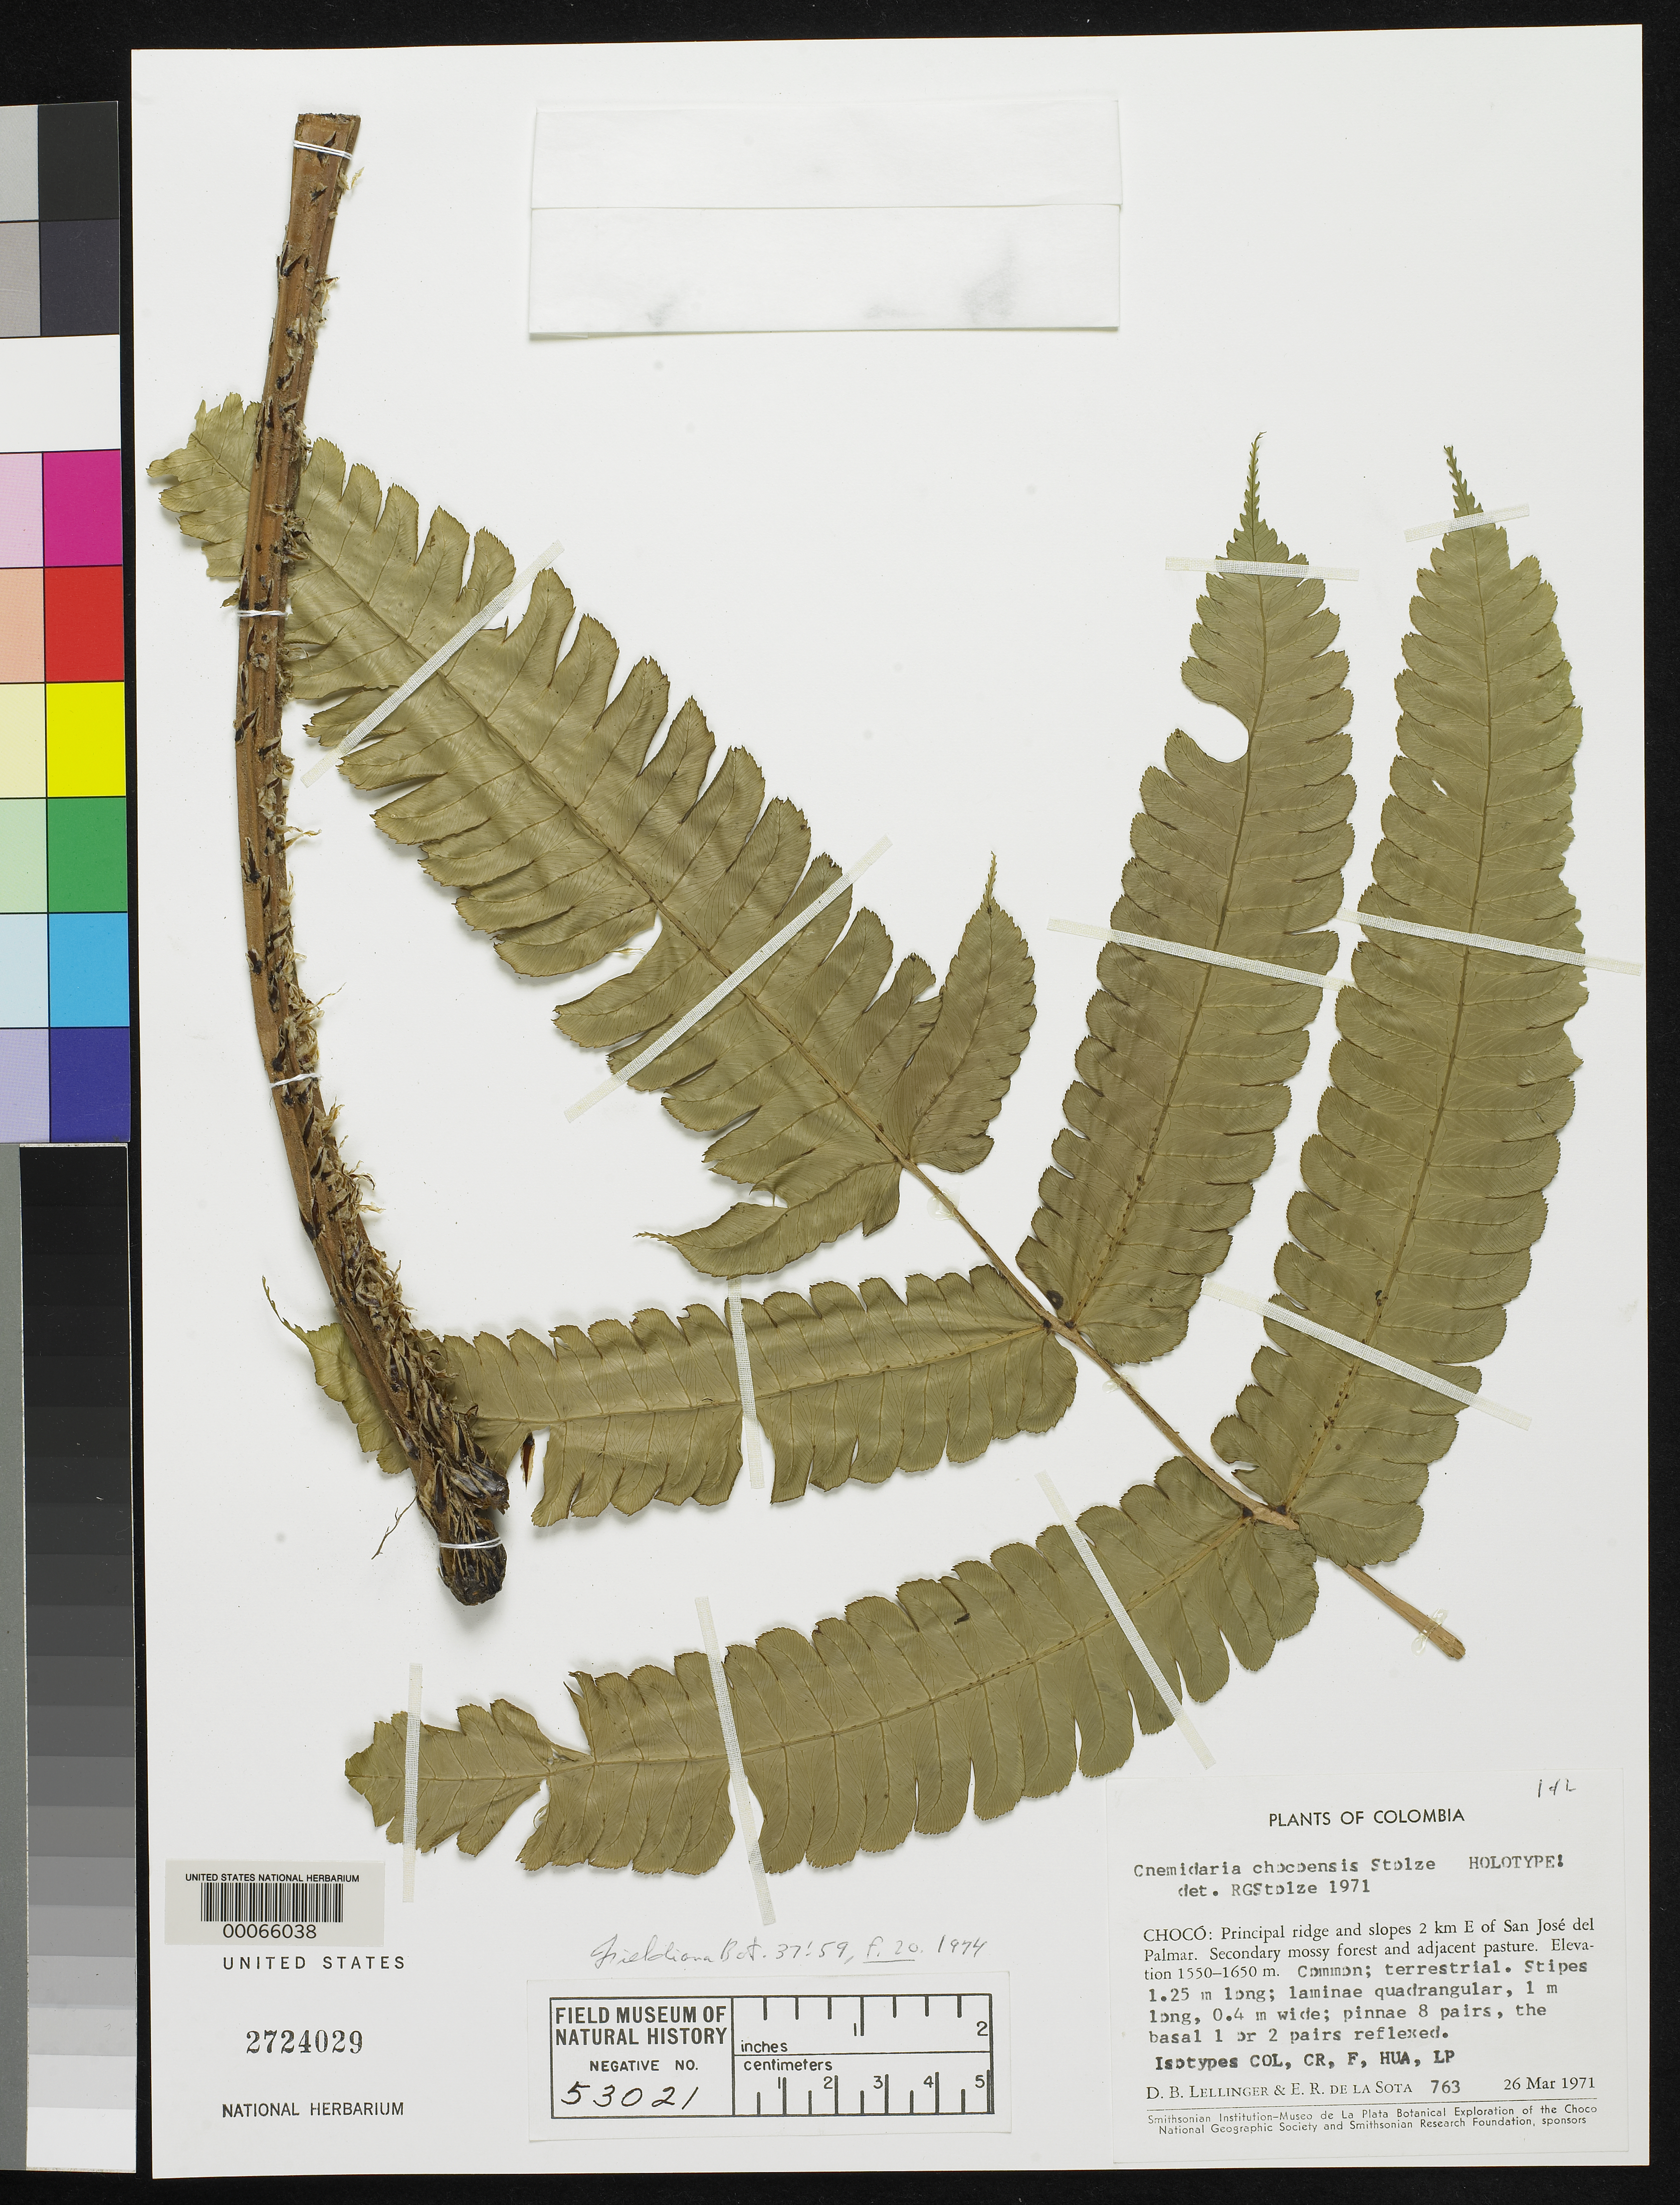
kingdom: Plantae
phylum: Tracheophyta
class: Polypodiopsida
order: Cyatheales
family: Cyatheaceae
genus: Cnemidaria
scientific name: Cnemidaria chocoensis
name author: Stolze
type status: Holotype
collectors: D. B. Lellinger & E. R. de la Sota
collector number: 763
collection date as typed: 26 Mar 1971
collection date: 1971-03-26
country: Colombia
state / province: Chocó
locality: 2 km E of S. Jose del Palmar.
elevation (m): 1550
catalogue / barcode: US 2724029